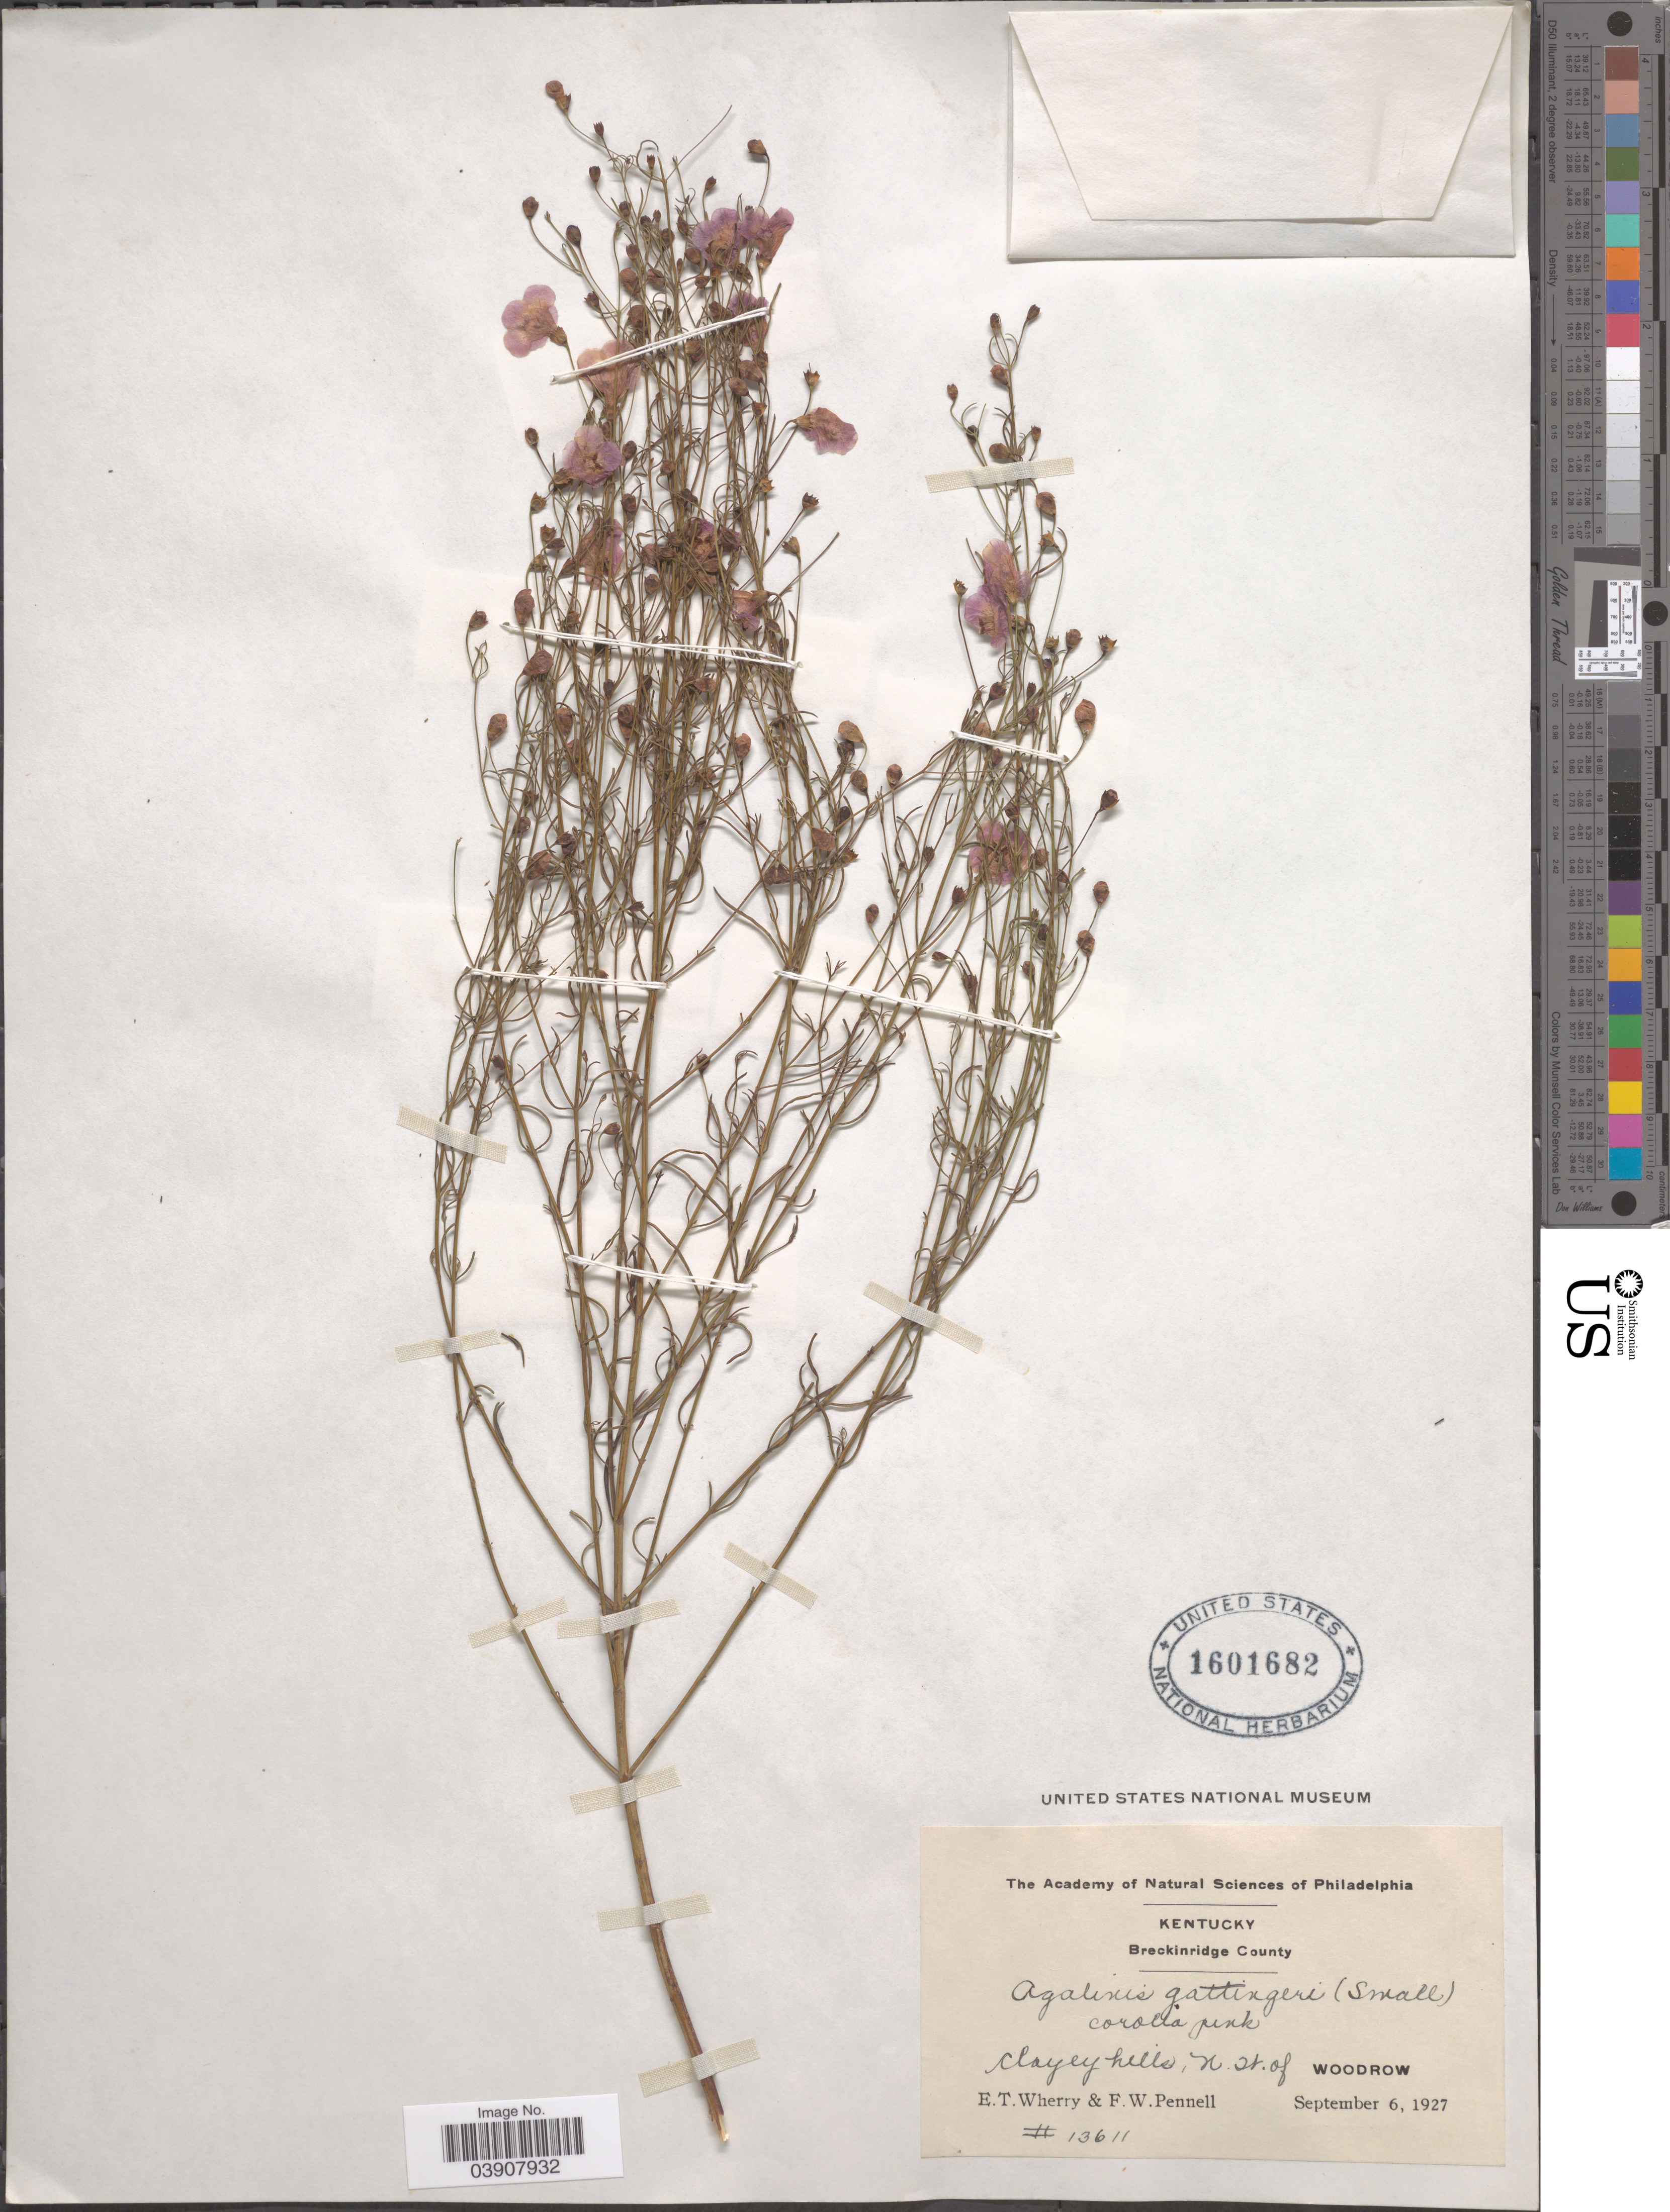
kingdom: Plantae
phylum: Tracheophyta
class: Magnoliopsida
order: Lamiales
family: Orobanchaceae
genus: Agalinis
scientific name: Agalinis gattingeri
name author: (Small) Small ex Britton & A. Br.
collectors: E. T. Wherry & F. W. Pennell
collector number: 13611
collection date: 1927-09-06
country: United States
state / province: Kentucky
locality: Breckinridge County. Clayey hills, N. St. of Woodrow.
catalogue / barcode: US 1601682